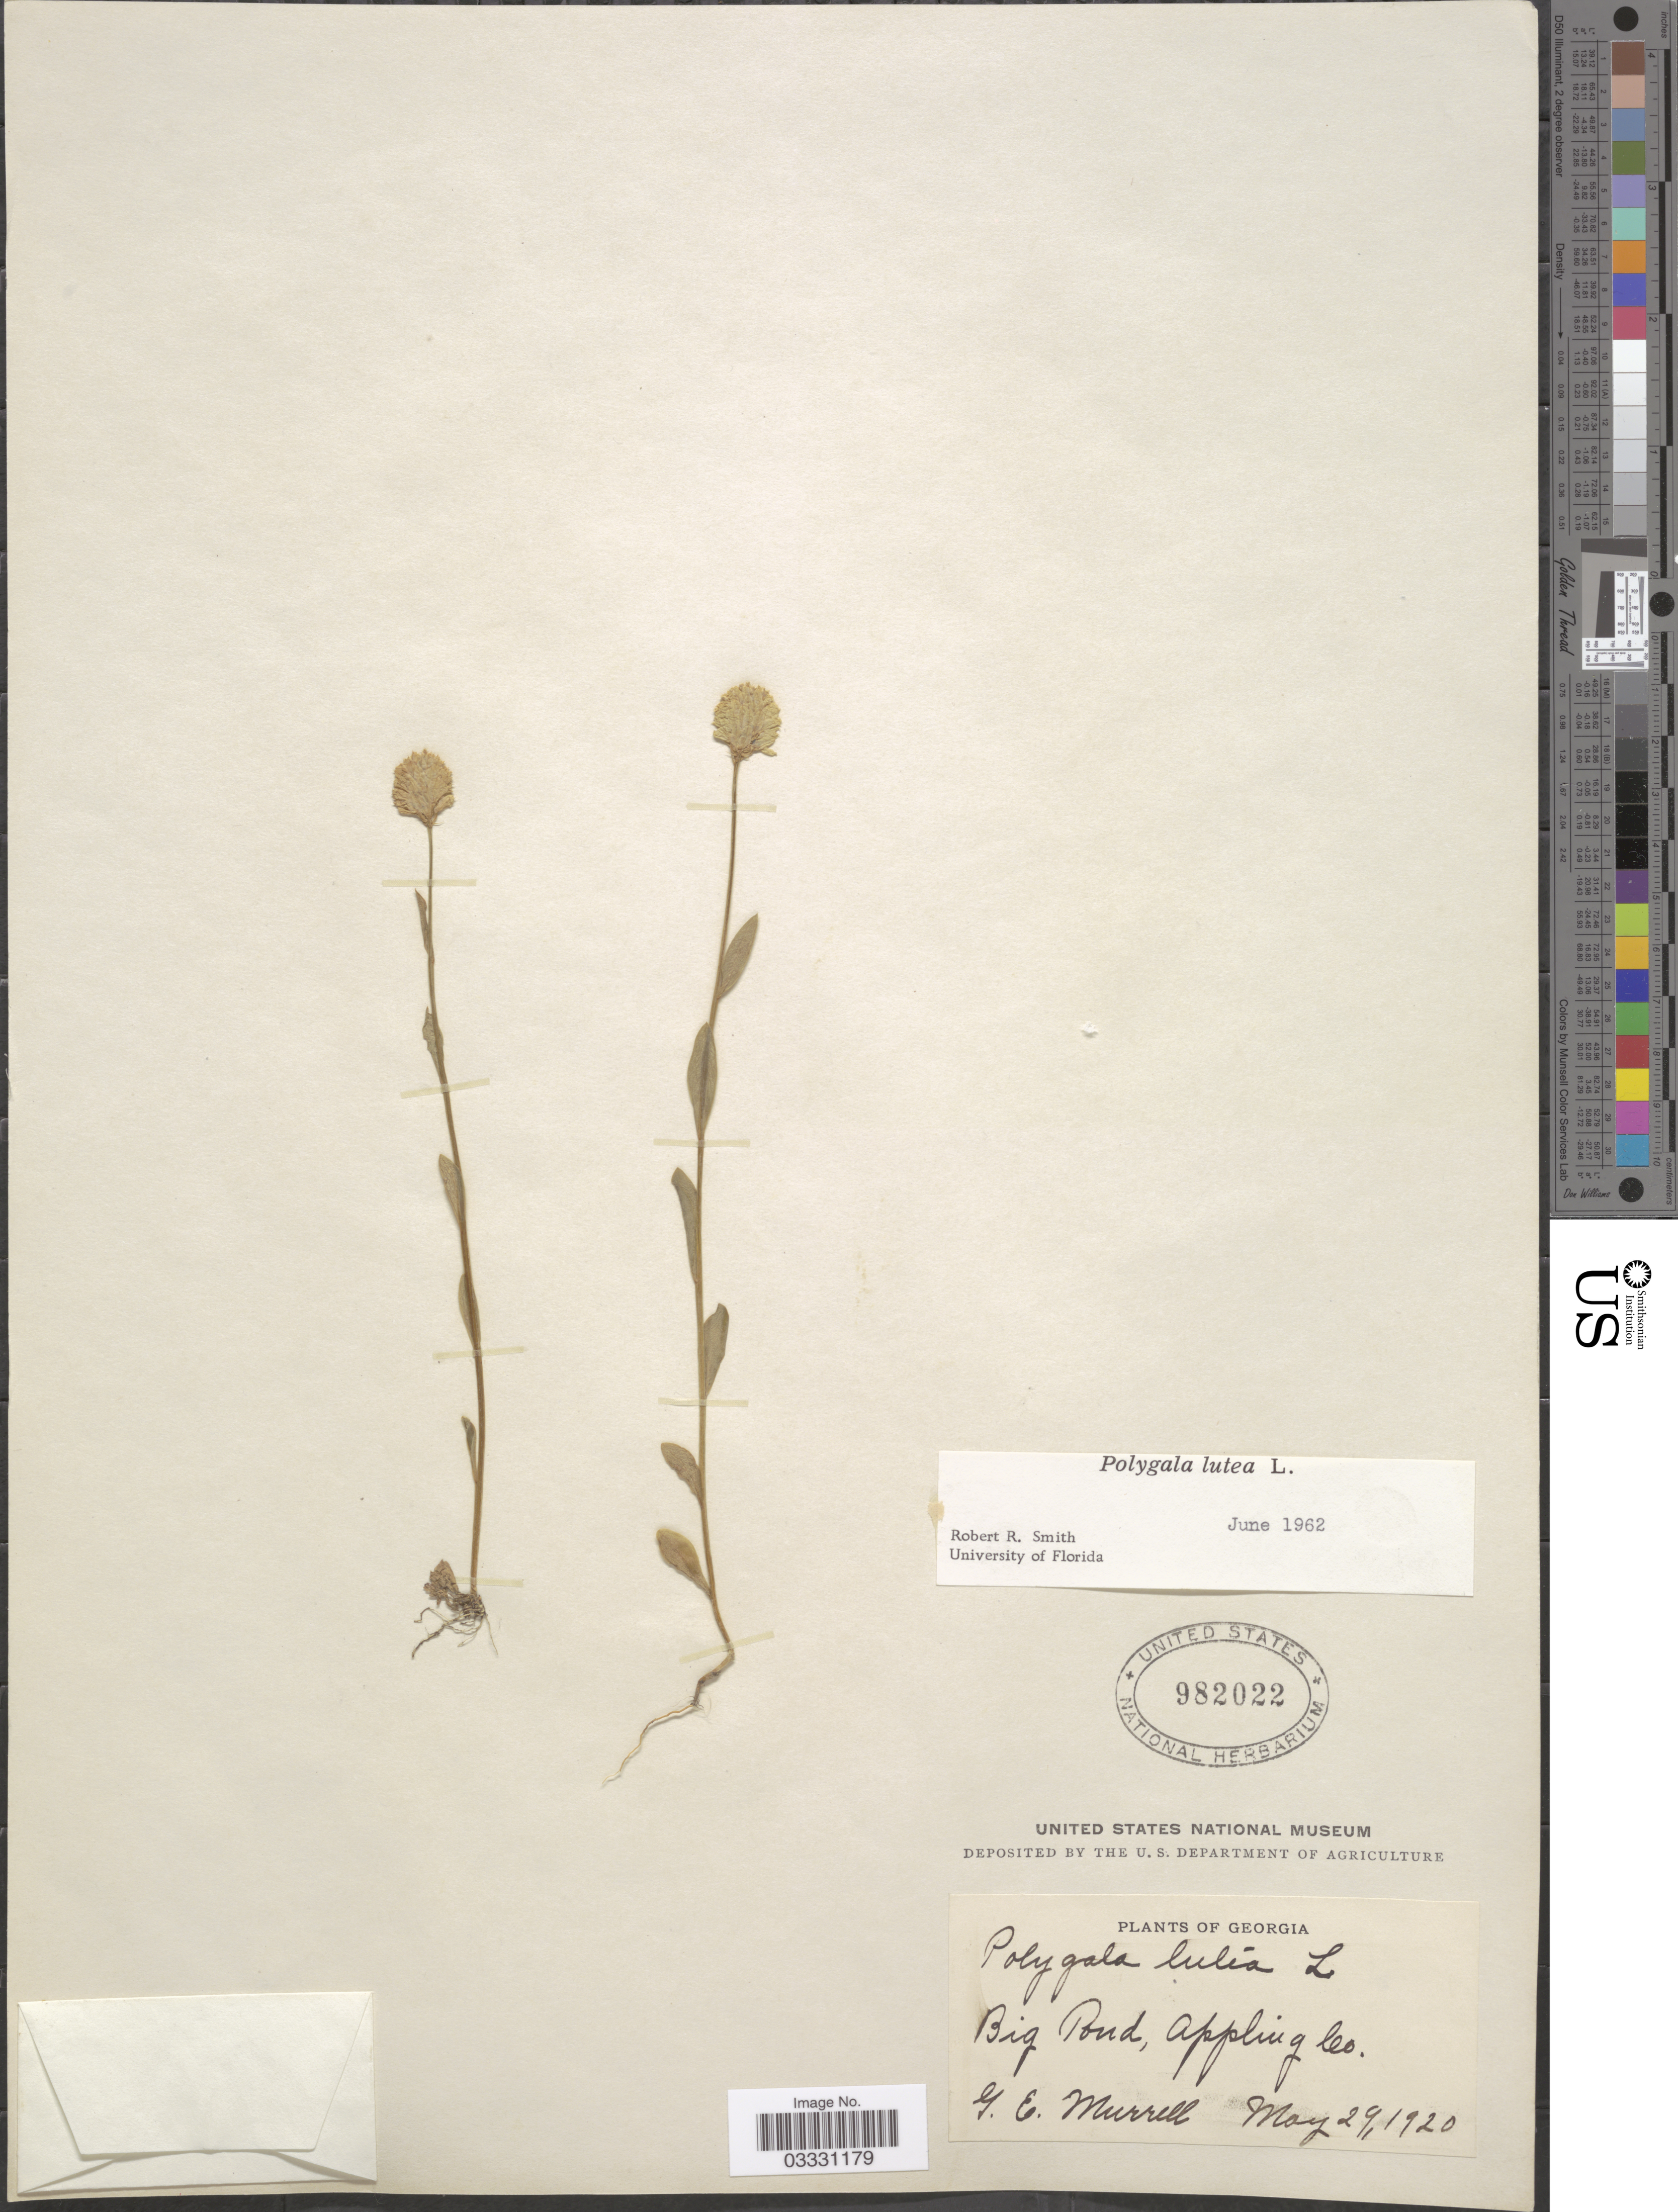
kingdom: Plantae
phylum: Tracheophyta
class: Magnoliopsida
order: Fabales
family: Polygalaceae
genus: Polygala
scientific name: Polygala lutea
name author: L.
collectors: G. Murrell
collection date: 1920-05-29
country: United States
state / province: Georgia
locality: Big Pond, Appling Co.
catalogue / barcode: US 982022